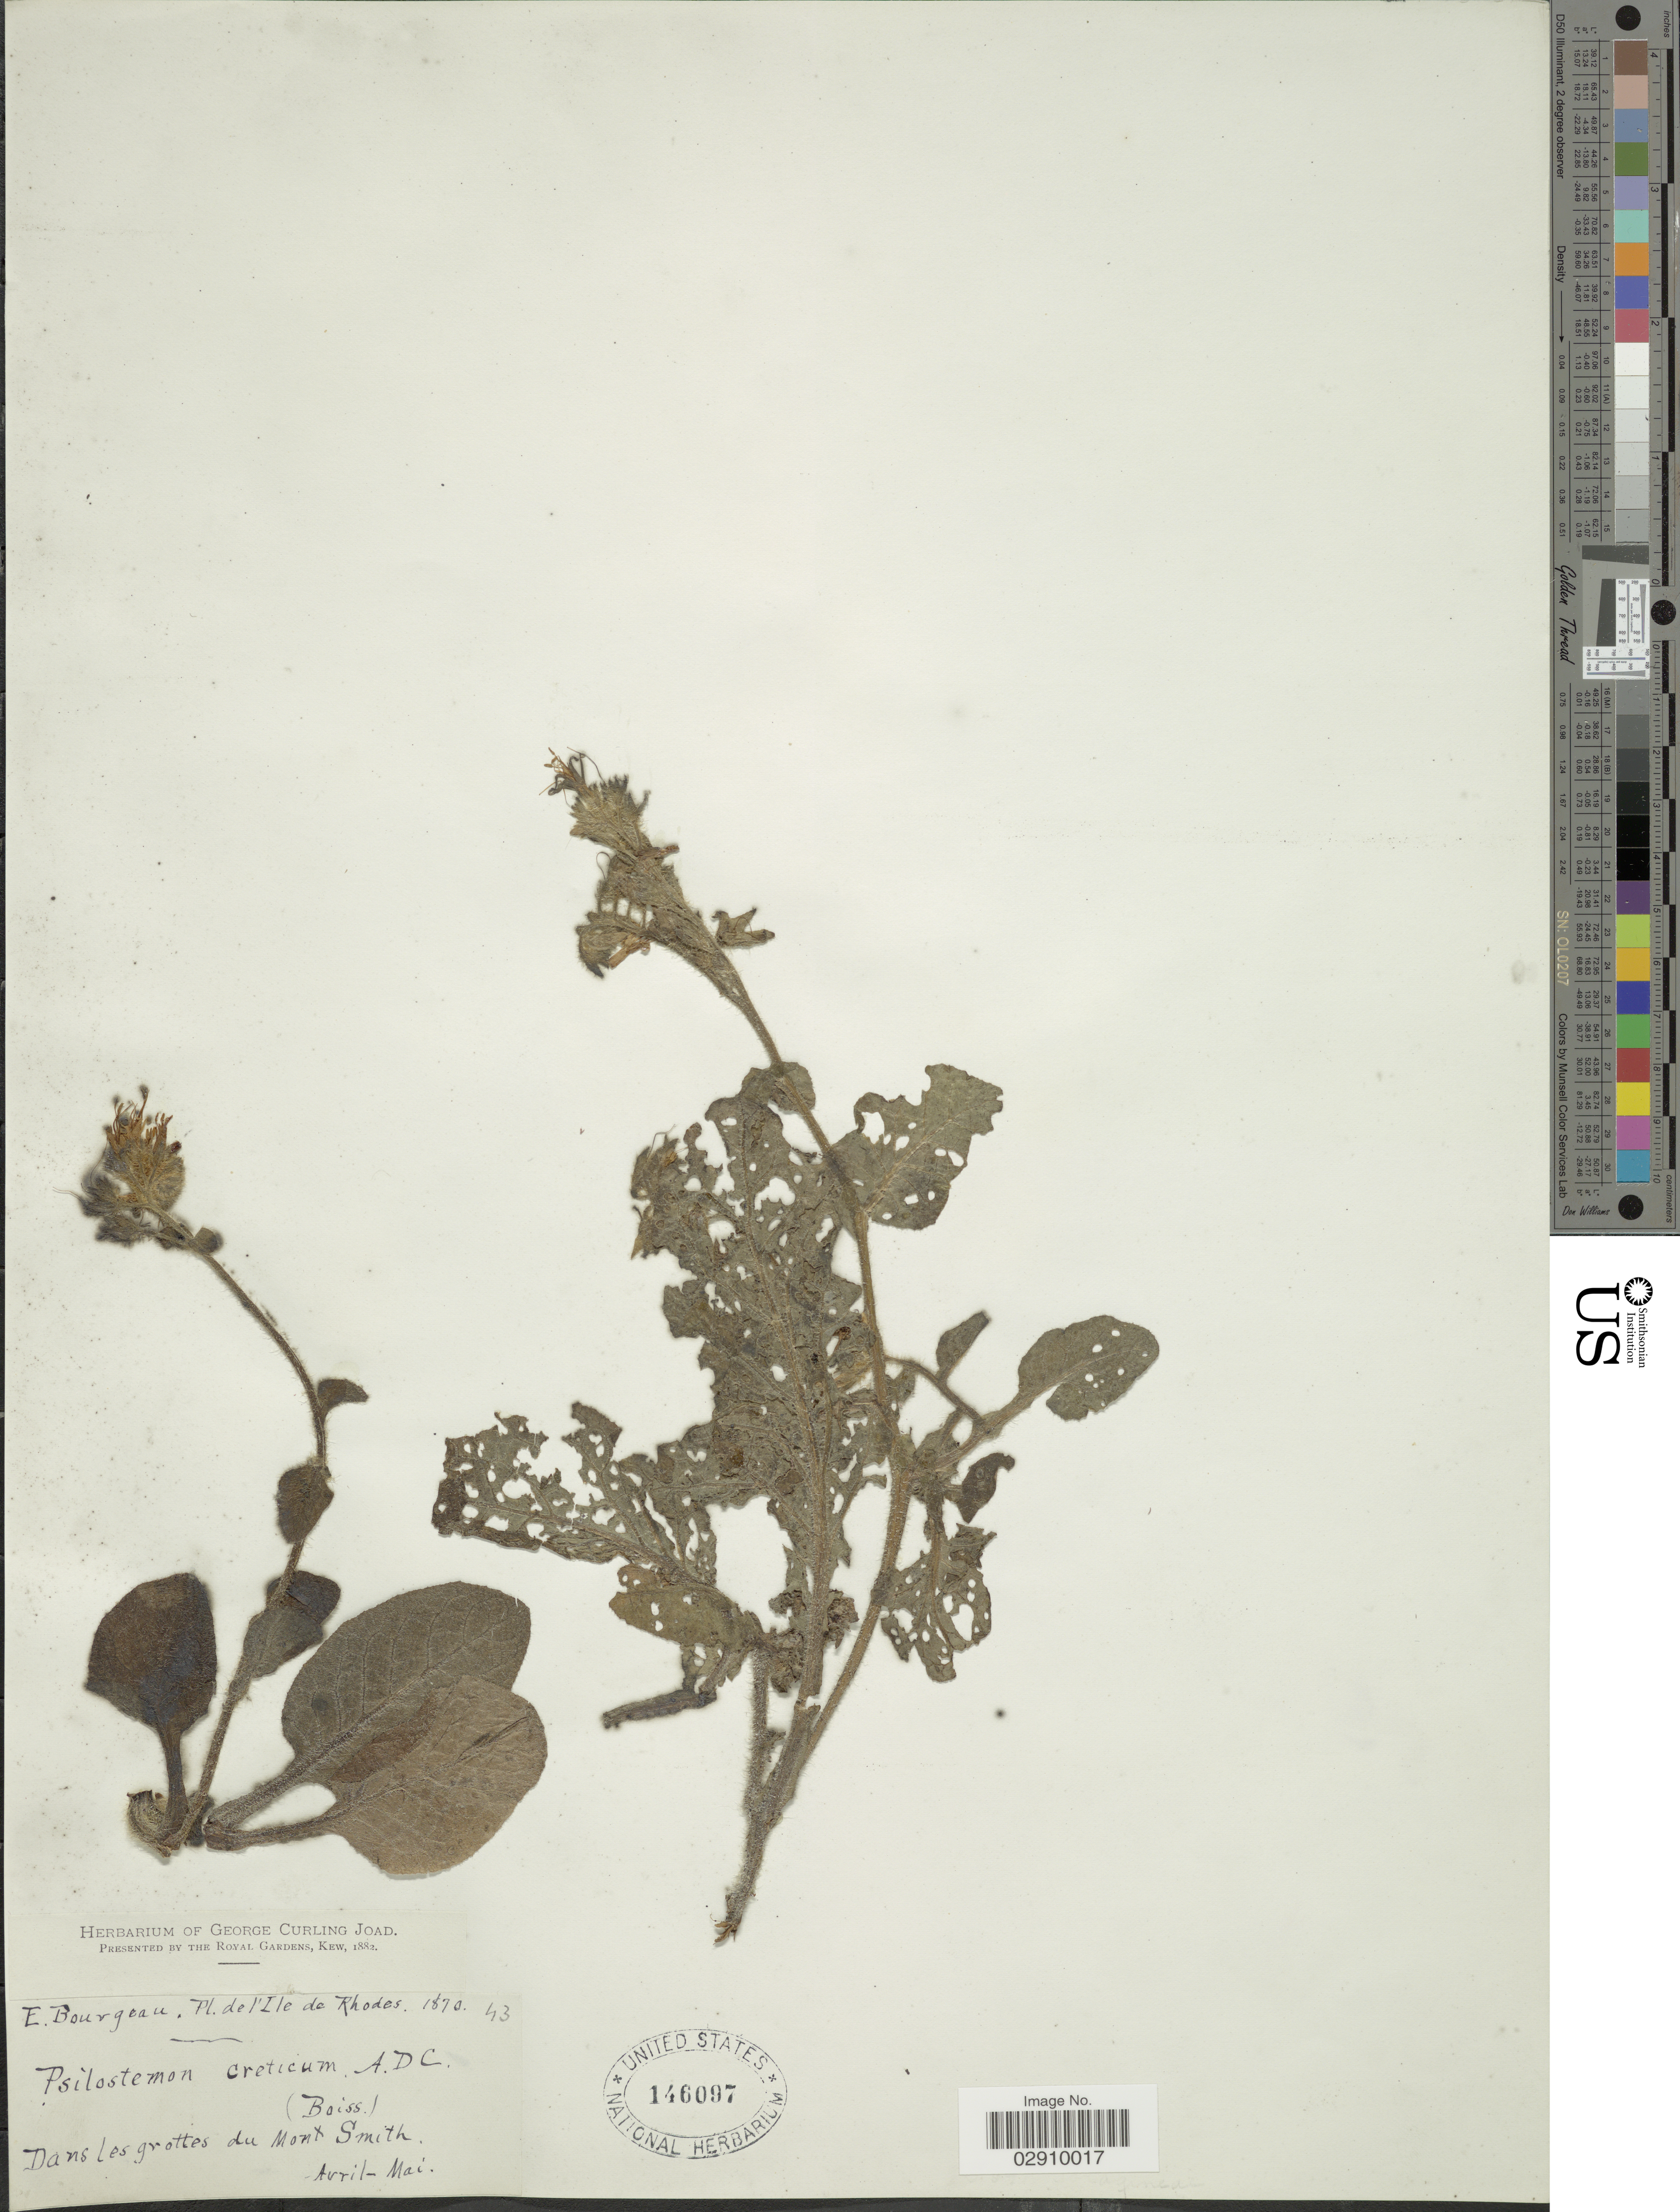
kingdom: Plantae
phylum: Tracheophyta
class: Magnoliopsida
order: Boraginales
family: Boraginaceae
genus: Trachystemon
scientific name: Trachystemon orientalis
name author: (L.) G. Don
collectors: E. Bourgeau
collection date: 1870-04/1870-05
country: Greece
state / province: South Aegean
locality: Ile de Rhodes, Dans les grottes du Mont Smith.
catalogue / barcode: US 146097